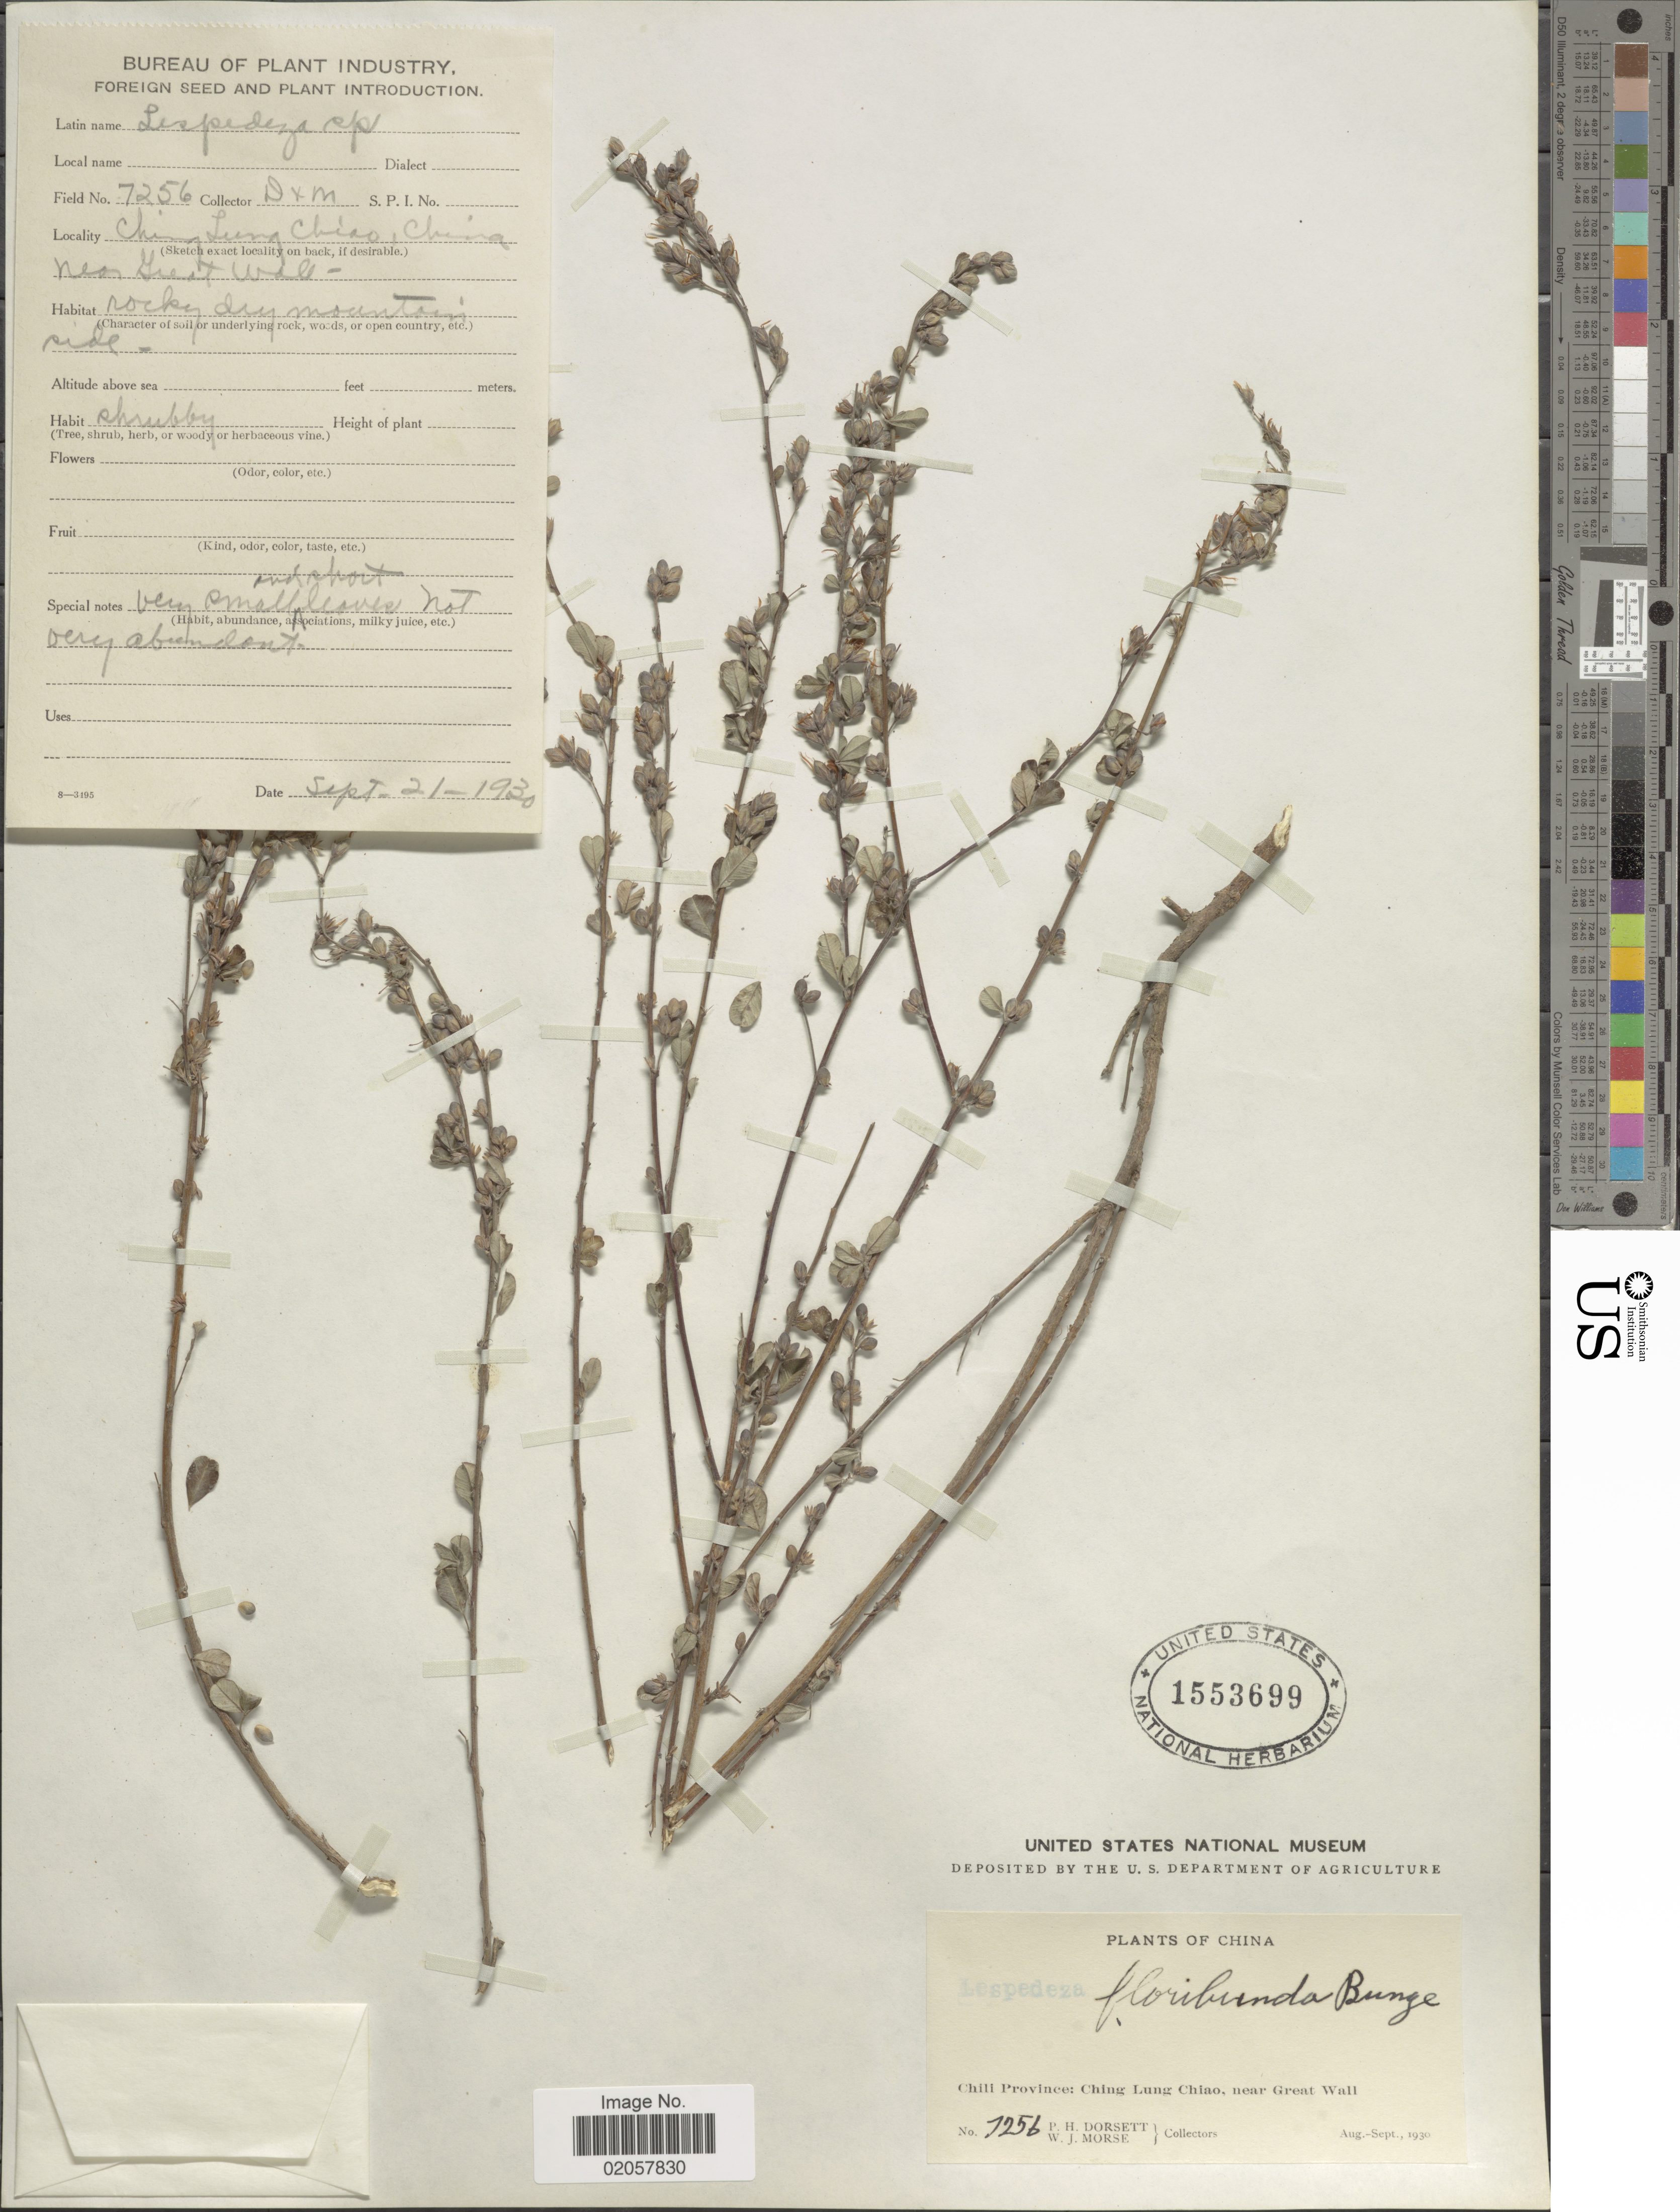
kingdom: Plantae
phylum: Tracheophyta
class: Magnoliopsida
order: Fabales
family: Fabaceae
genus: Lespedeza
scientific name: Lespedeza floribunda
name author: Bunge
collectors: P. H. Dorsett & W. J. Morse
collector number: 7256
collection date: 1930-09-21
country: China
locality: Chili Province: Ching Lung Chiao, near Great Wall, rocky dry mountains side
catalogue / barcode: US 1553699